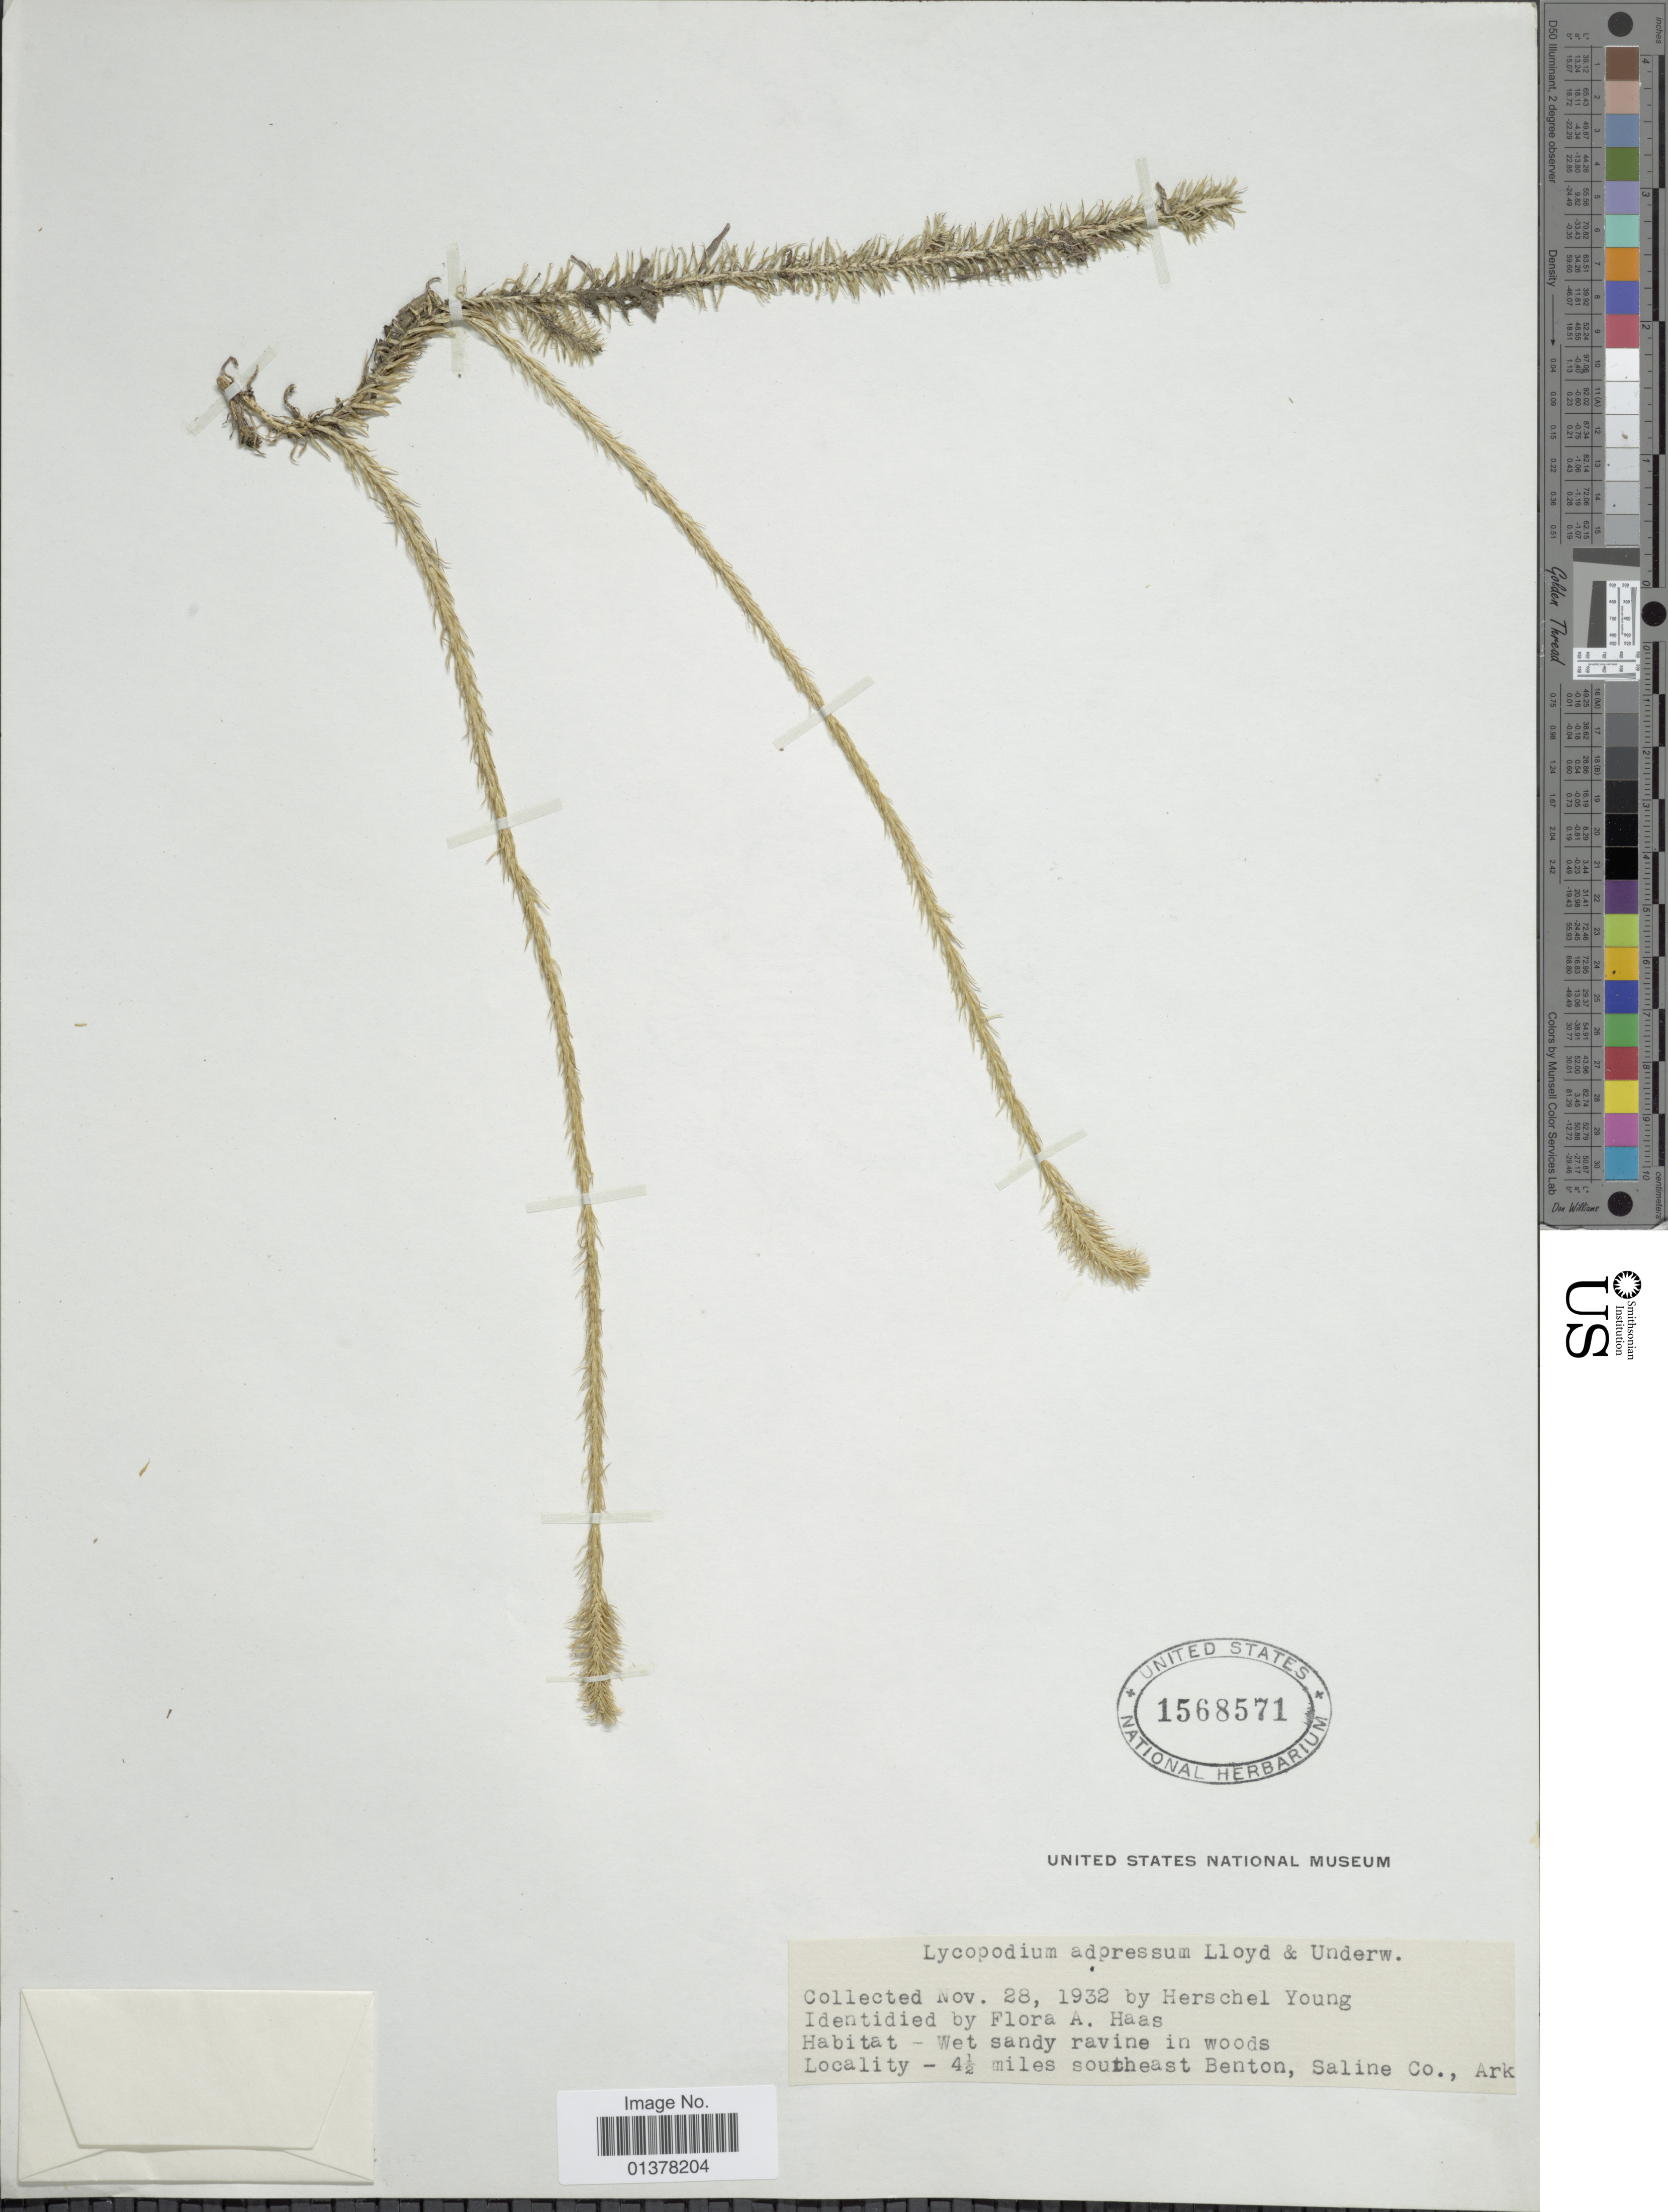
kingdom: Plantae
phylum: Tracheophyta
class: Lycopodiopsida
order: Lycopodiales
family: Lycopodiaceae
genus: Lycopodiella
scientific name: Lycopodiella appressa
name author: (Chapm.) Cranfill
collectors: H. Young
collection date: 1932-11-28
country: United States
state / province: Arkansas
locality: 4½ miles southeast Benton, Saline Co., Ark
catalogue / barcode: US 1568571